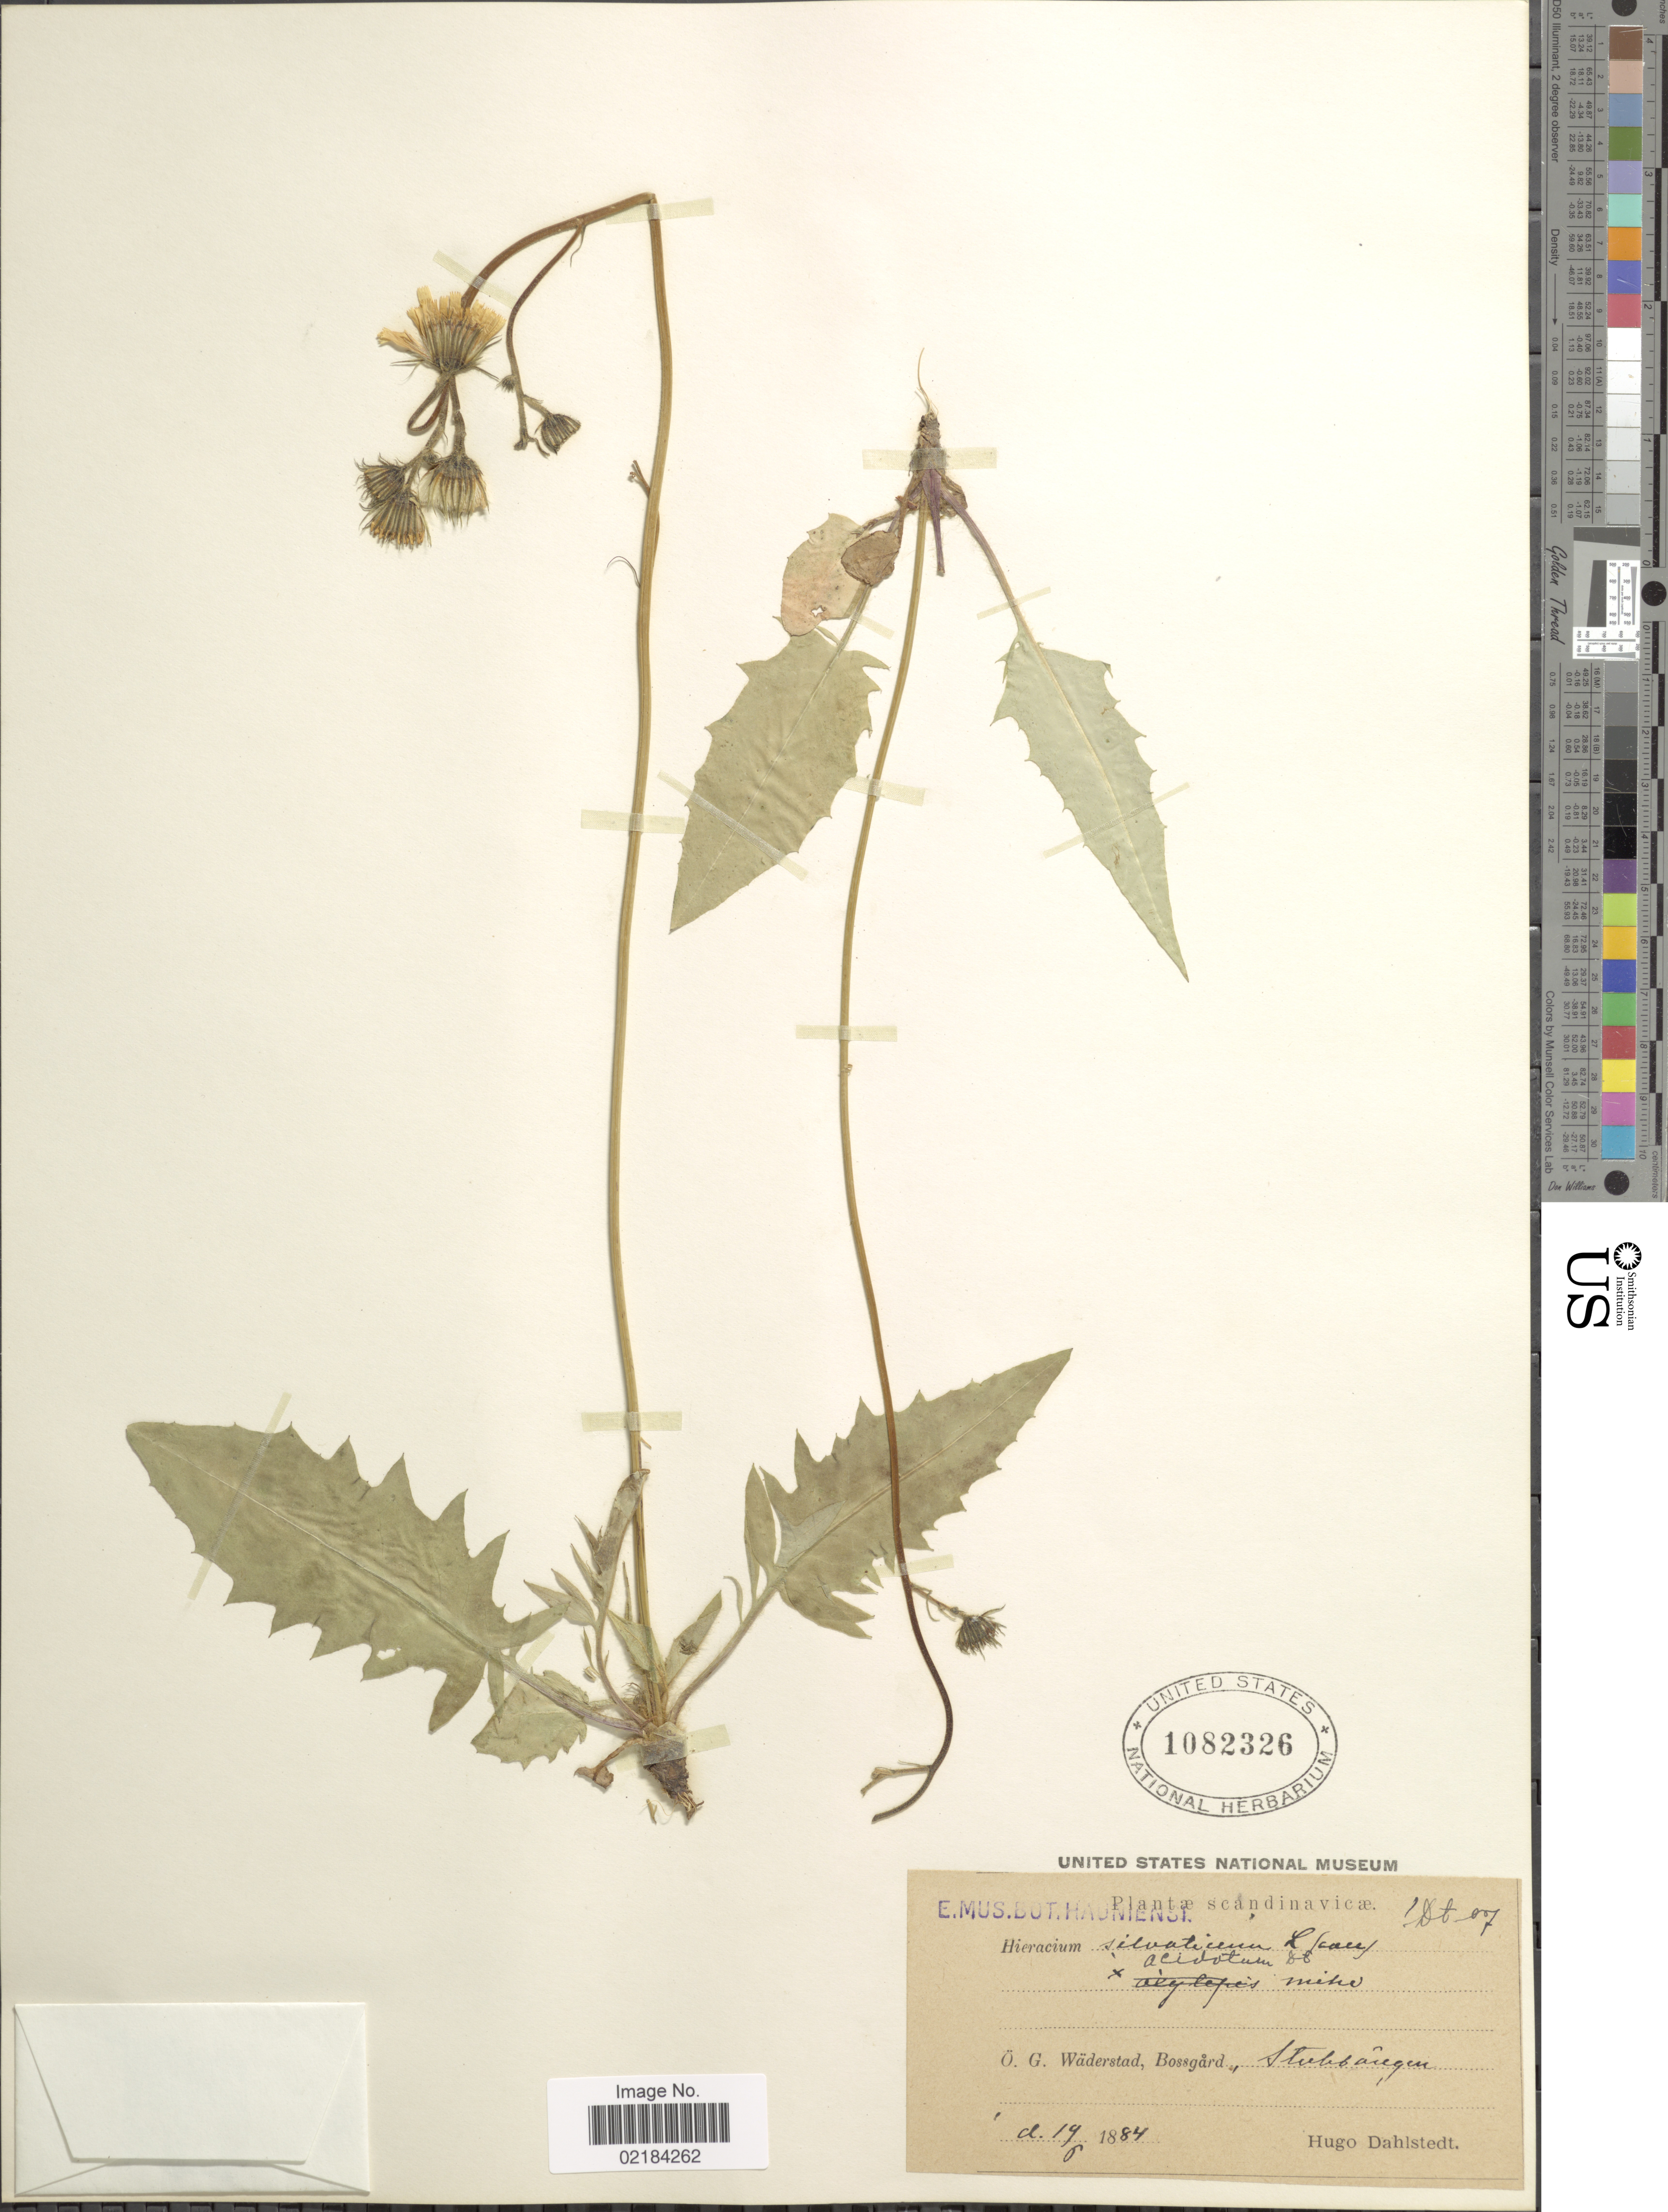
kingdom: Plantae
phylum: Tracheophyta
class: Magnoliopsida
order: Asterales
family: Asteraceae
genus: Hieracium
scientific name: Hieracium sylvaticum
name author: (L.) Gouan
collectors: H. G. Dahlstedt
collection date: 1884-06-10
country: Sweden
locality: Scandinavicae. O.G. Waderstad, Bossgard, Stublangen.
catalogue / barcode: US 1082326